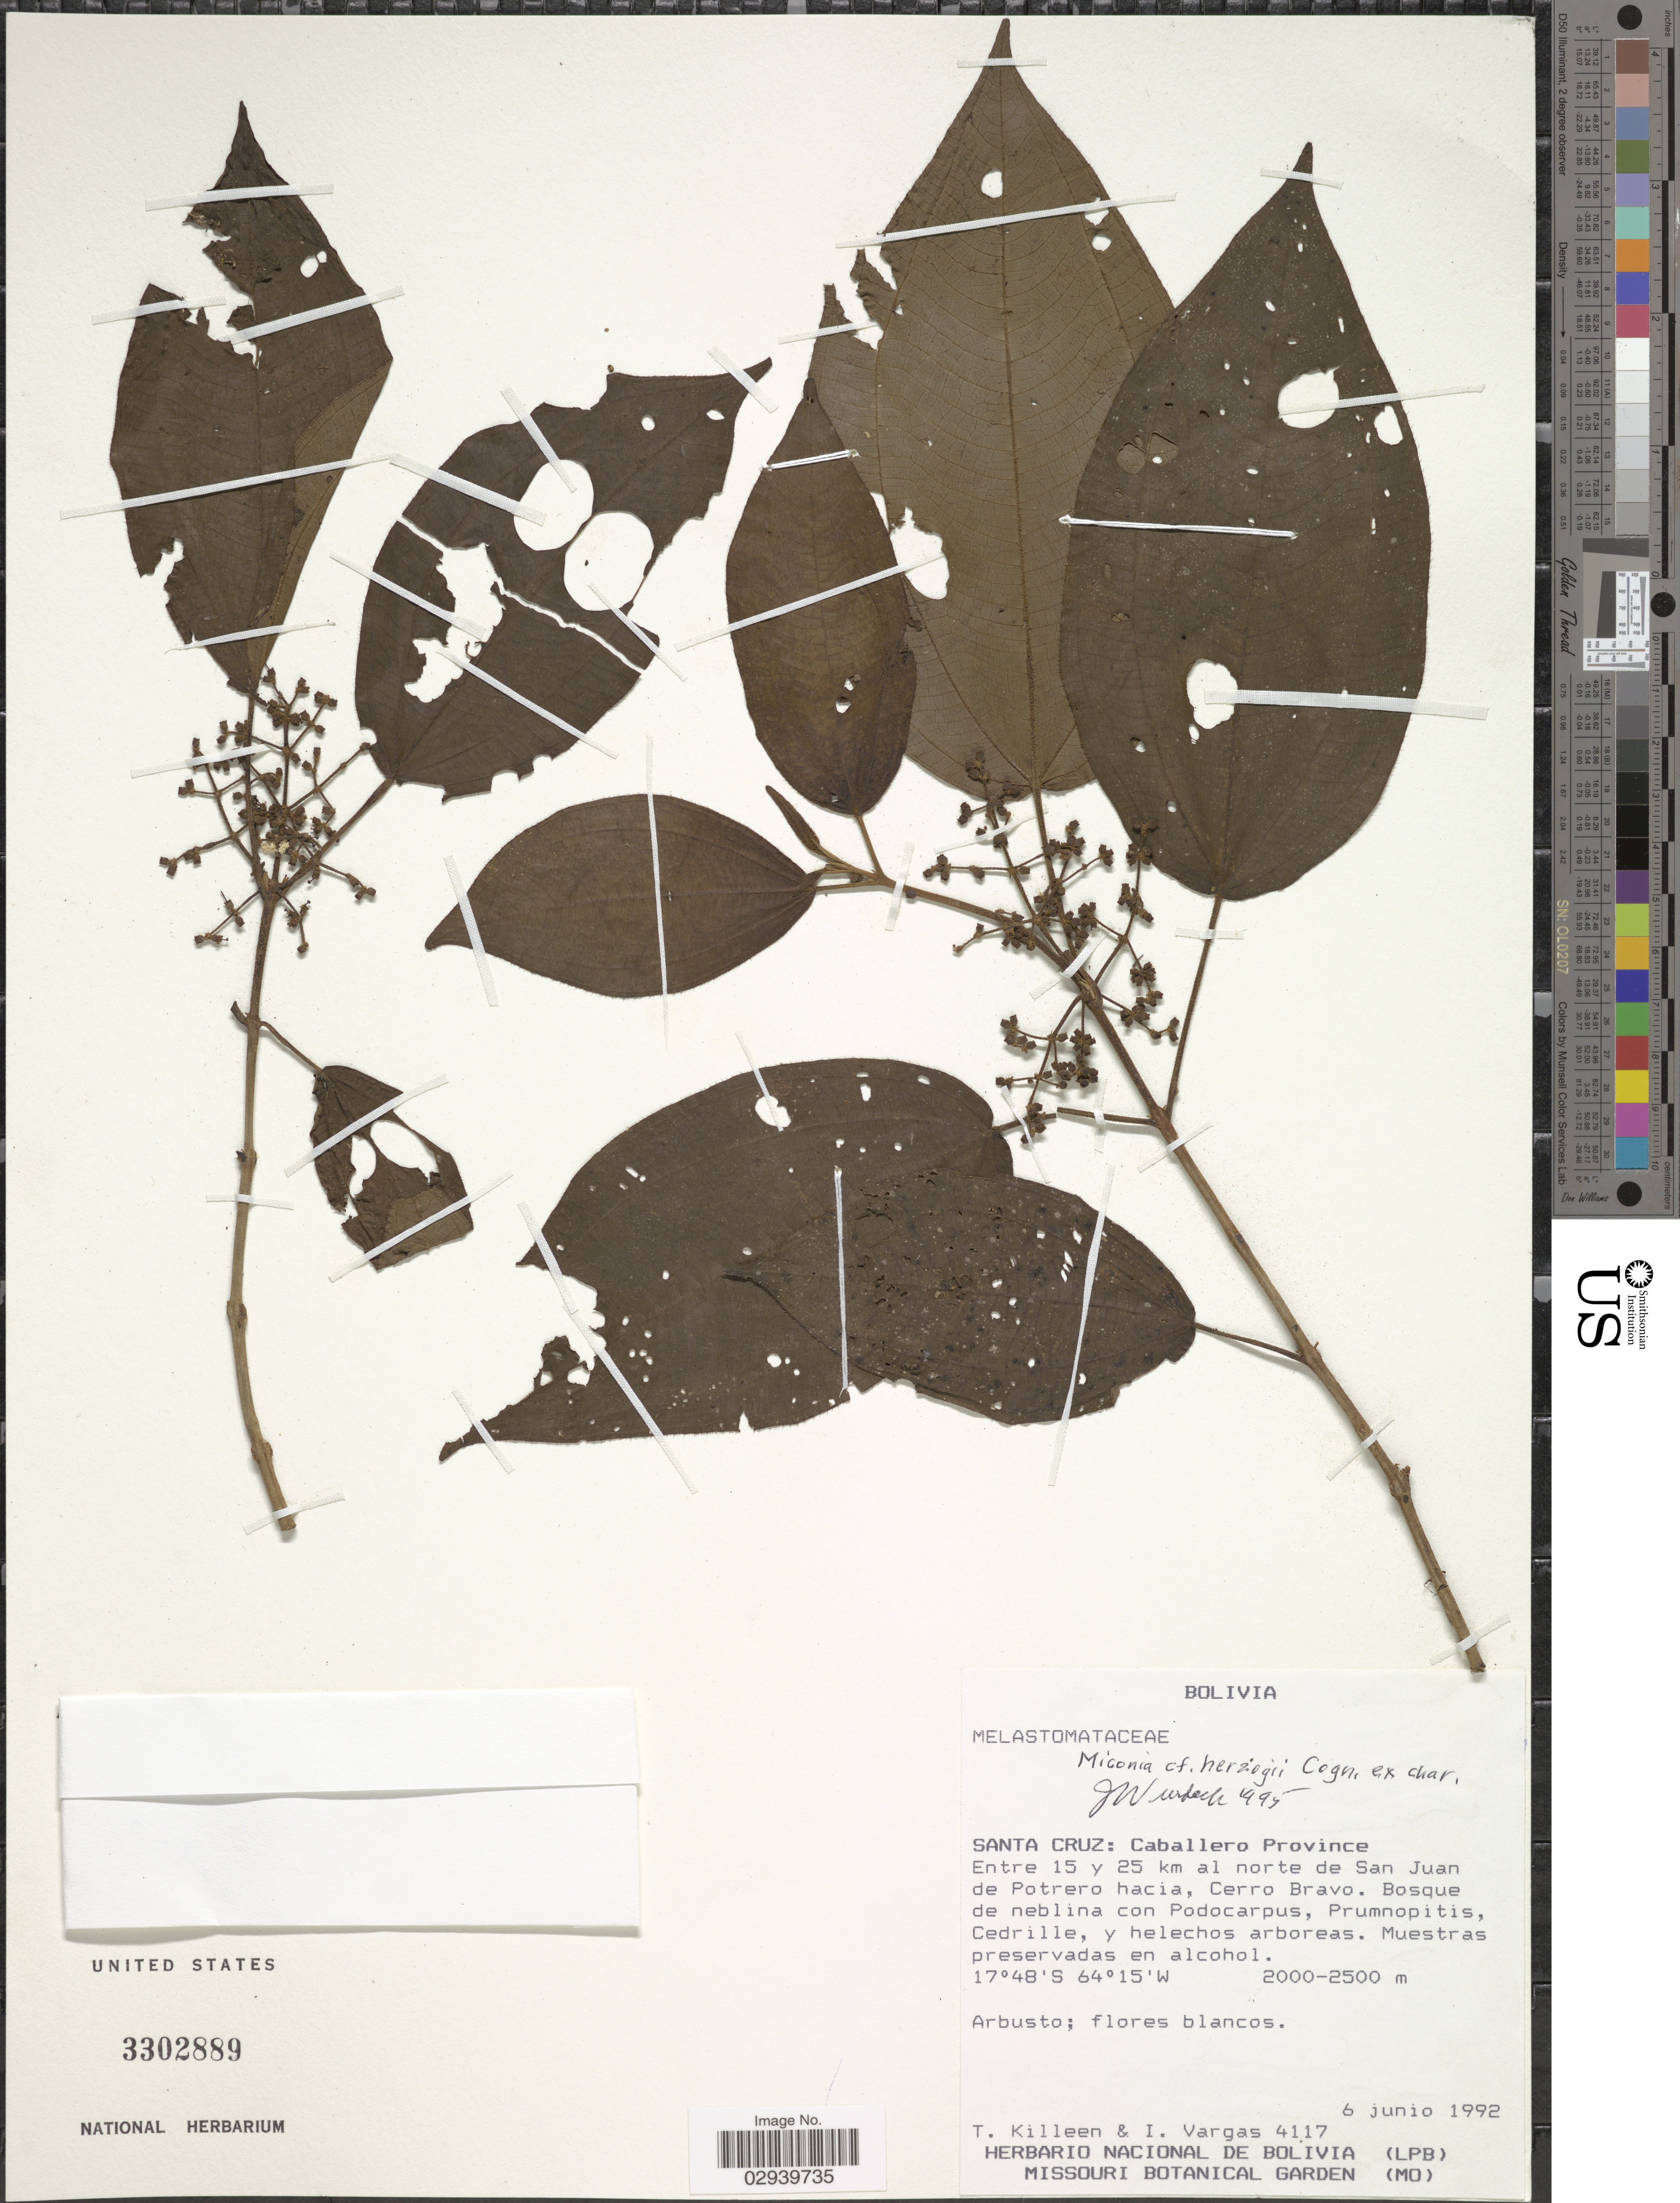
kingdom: Plantae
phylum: Tracheophyta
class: Magnoliopsida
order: Myrtales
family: Melastomataceae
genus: Miconia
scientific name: Miconia herzogii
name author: Cogn.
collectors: T. J. Killeen & I. Vargas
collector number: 4117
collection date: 1992-06-06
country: Bolivia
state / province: Santa Cruz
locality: Caballero Province, Entre 15 y 25 km al norte de San Juan de Potrero hacia, Cerro Bravo.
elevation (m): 2000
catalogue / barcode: US 3302889